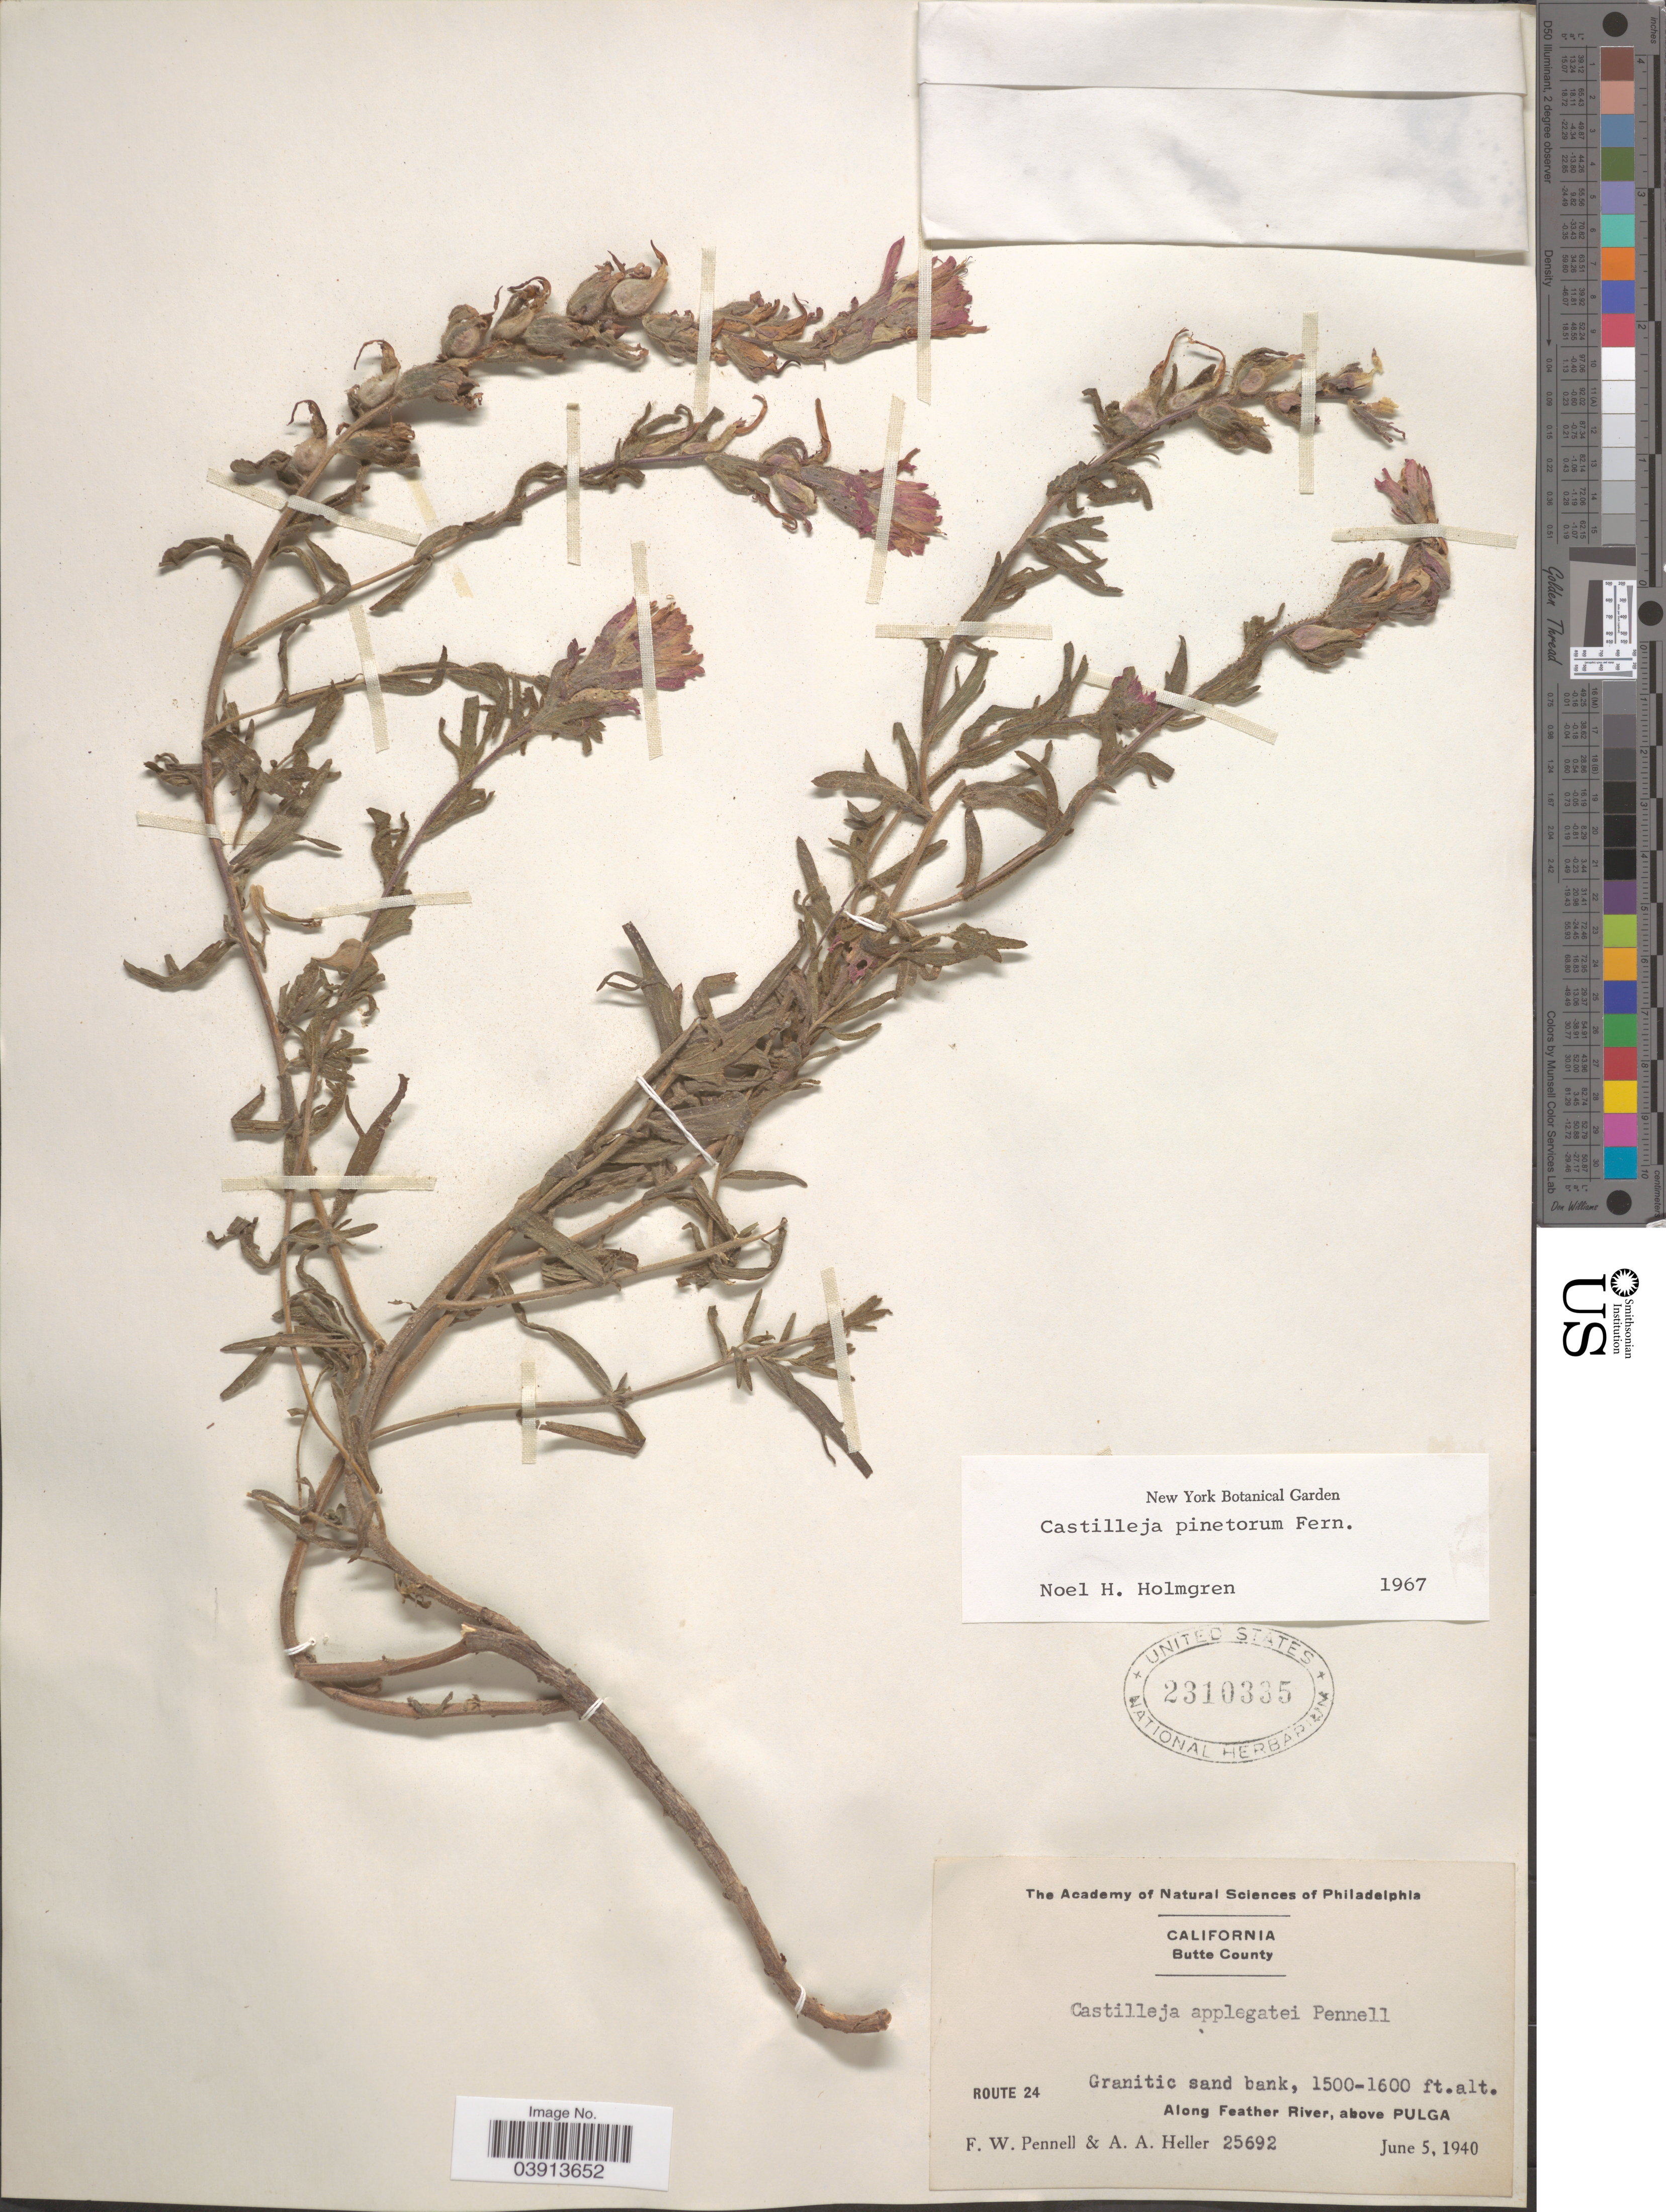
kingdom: Plantae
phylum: Tracheophyta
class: Magnoliopsida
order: Lamiales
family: Orobanchaceae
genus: Castilleja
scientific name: Castilleja pinetorum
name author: Fernald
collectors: F. W. Pennell & A. A. Heller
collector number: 25692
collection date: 1940-06-05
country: United States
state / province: California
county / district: Butte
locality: Butte County. Route 24. Along Feather River, above Pulga.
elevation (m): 457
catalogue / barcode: US 2310335